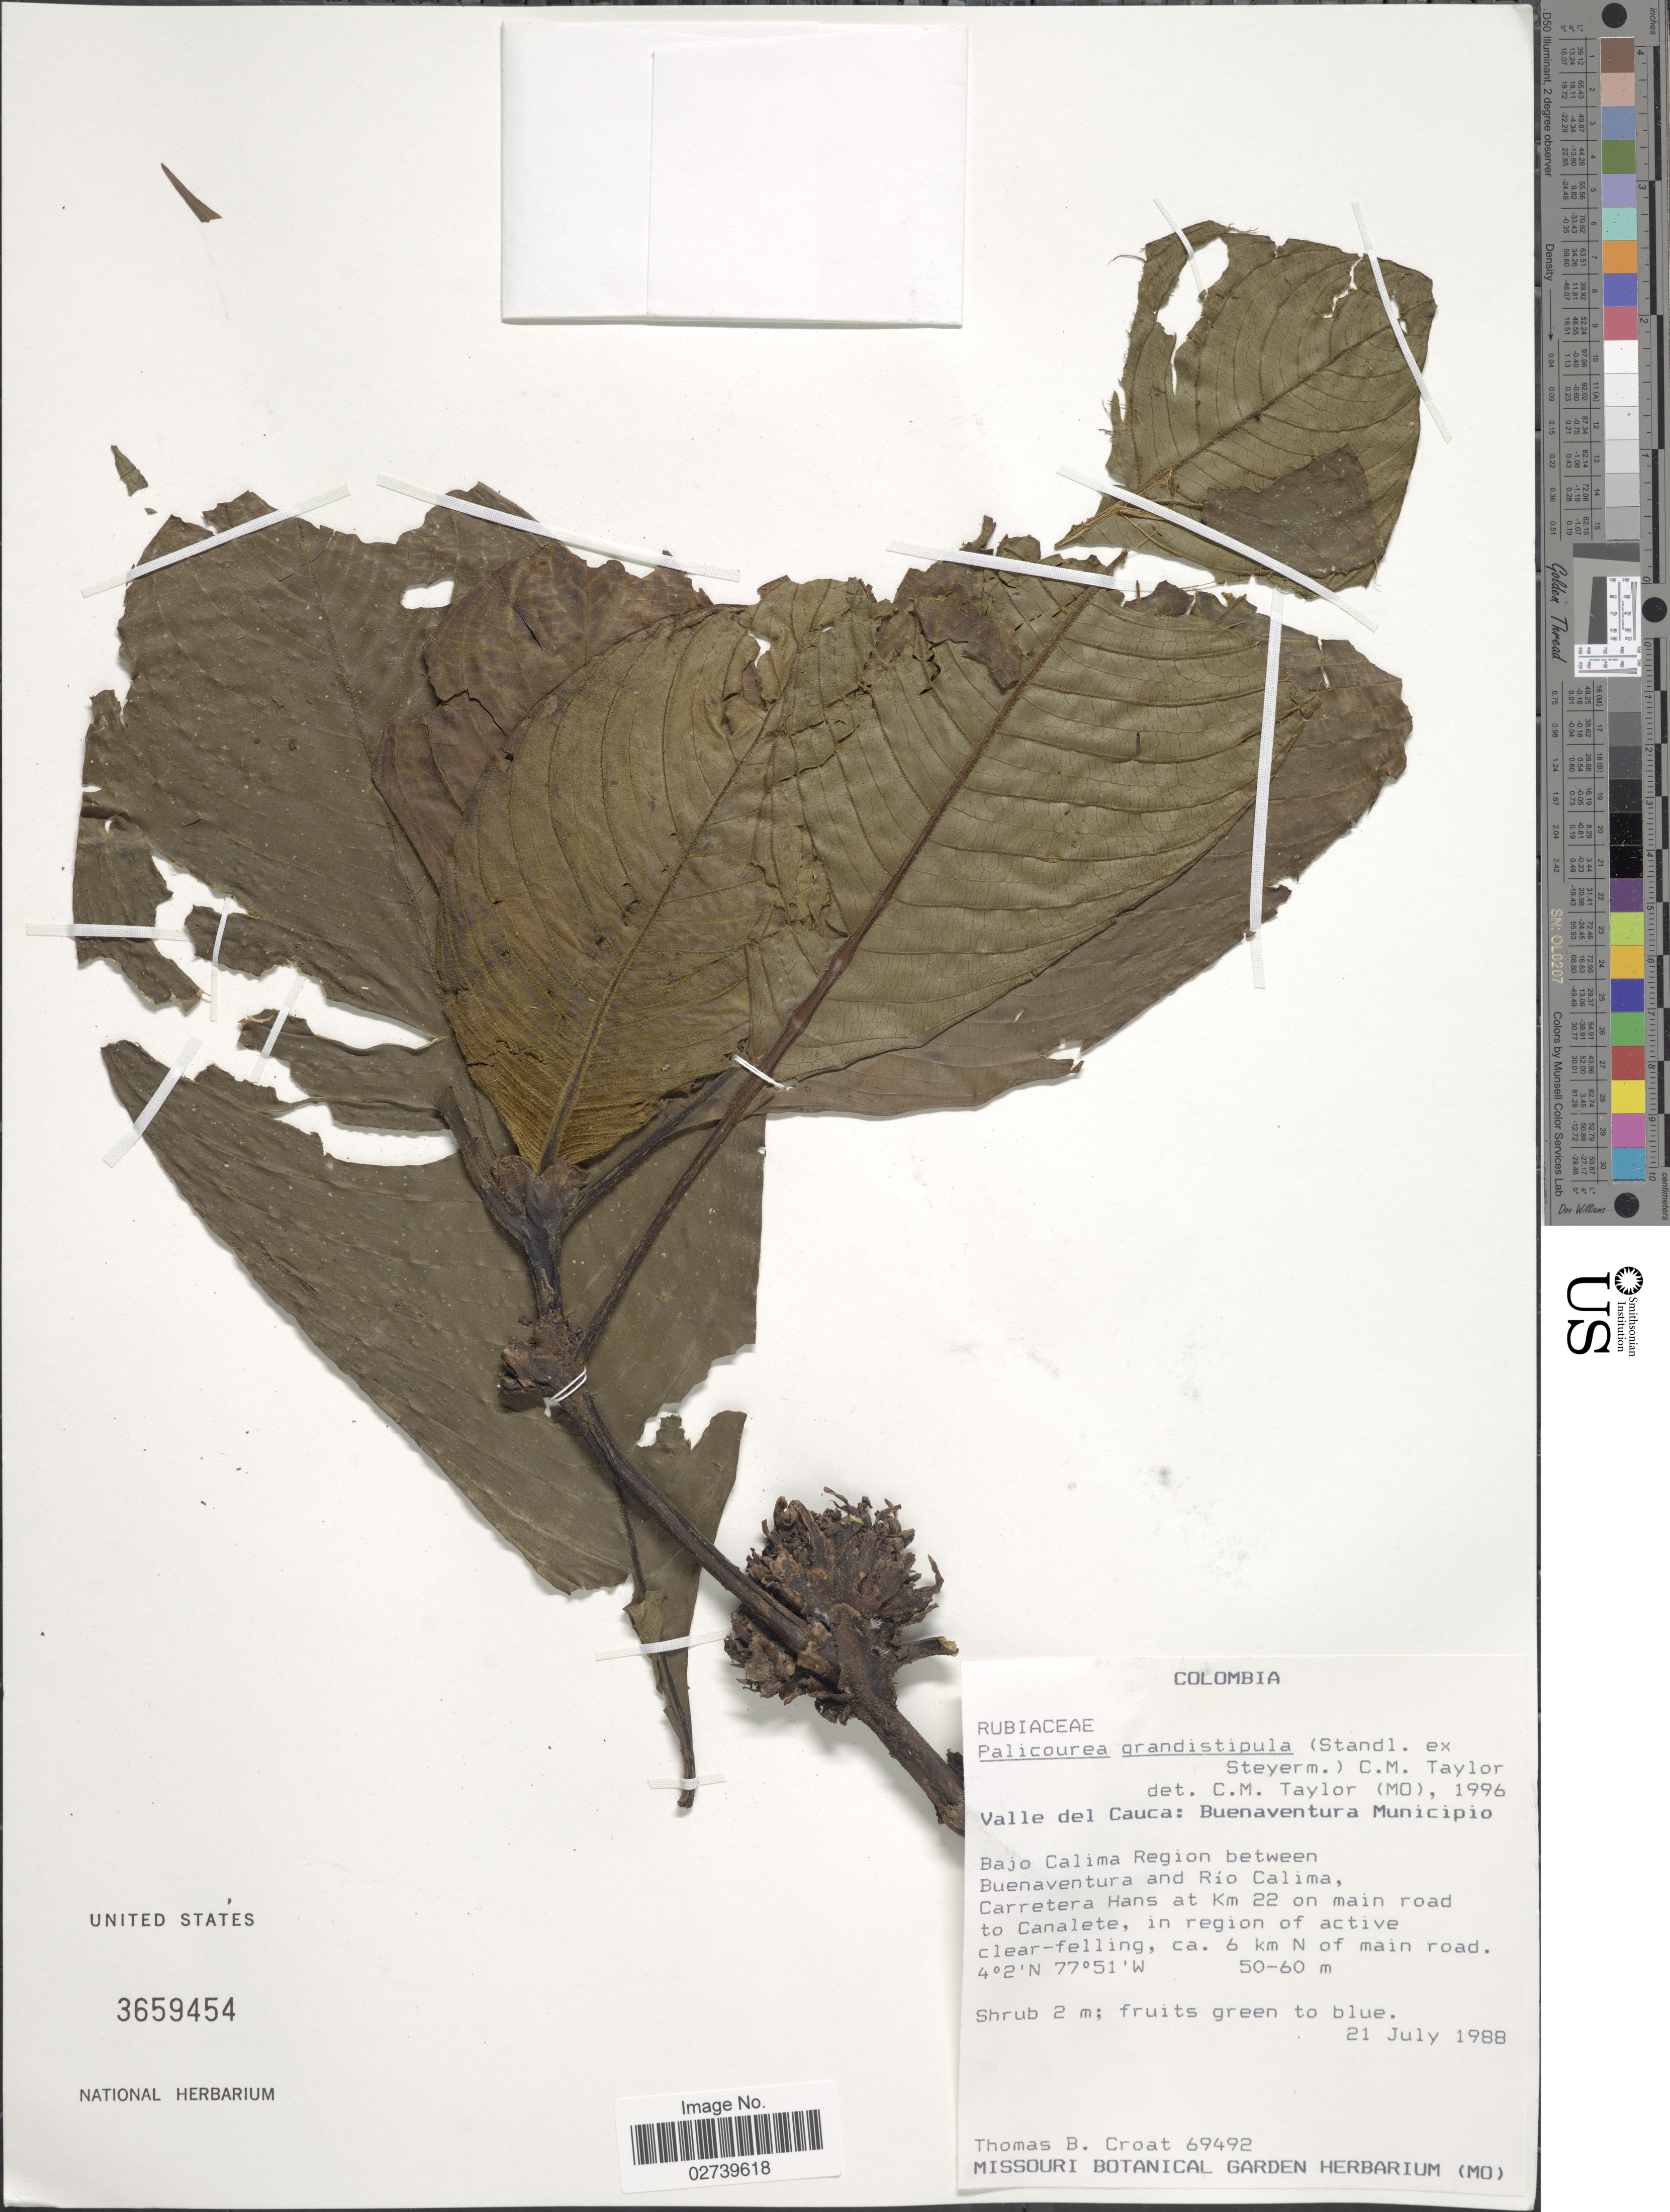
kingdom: Plantae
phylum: Tracheophyta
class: Magnoliopsida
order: Gentianales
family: Rubiaceae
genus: Palicourea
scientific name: Palicourea grandistipula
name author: (Standl. ex Steyerm.) C.M. Taylor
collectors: T. B. Croat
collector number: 69492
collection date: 1988-07-21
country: Colombia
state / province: Valle del Cauca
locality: Buenaventura Municipio, Bajo Calima Region between Buenaventura and Rio Calima, Carretera Hans at Km 22 on main road to Canalete, in region of active clear-felling, ca. 6 km N of main road.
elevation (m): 50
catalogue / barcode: US 3659454